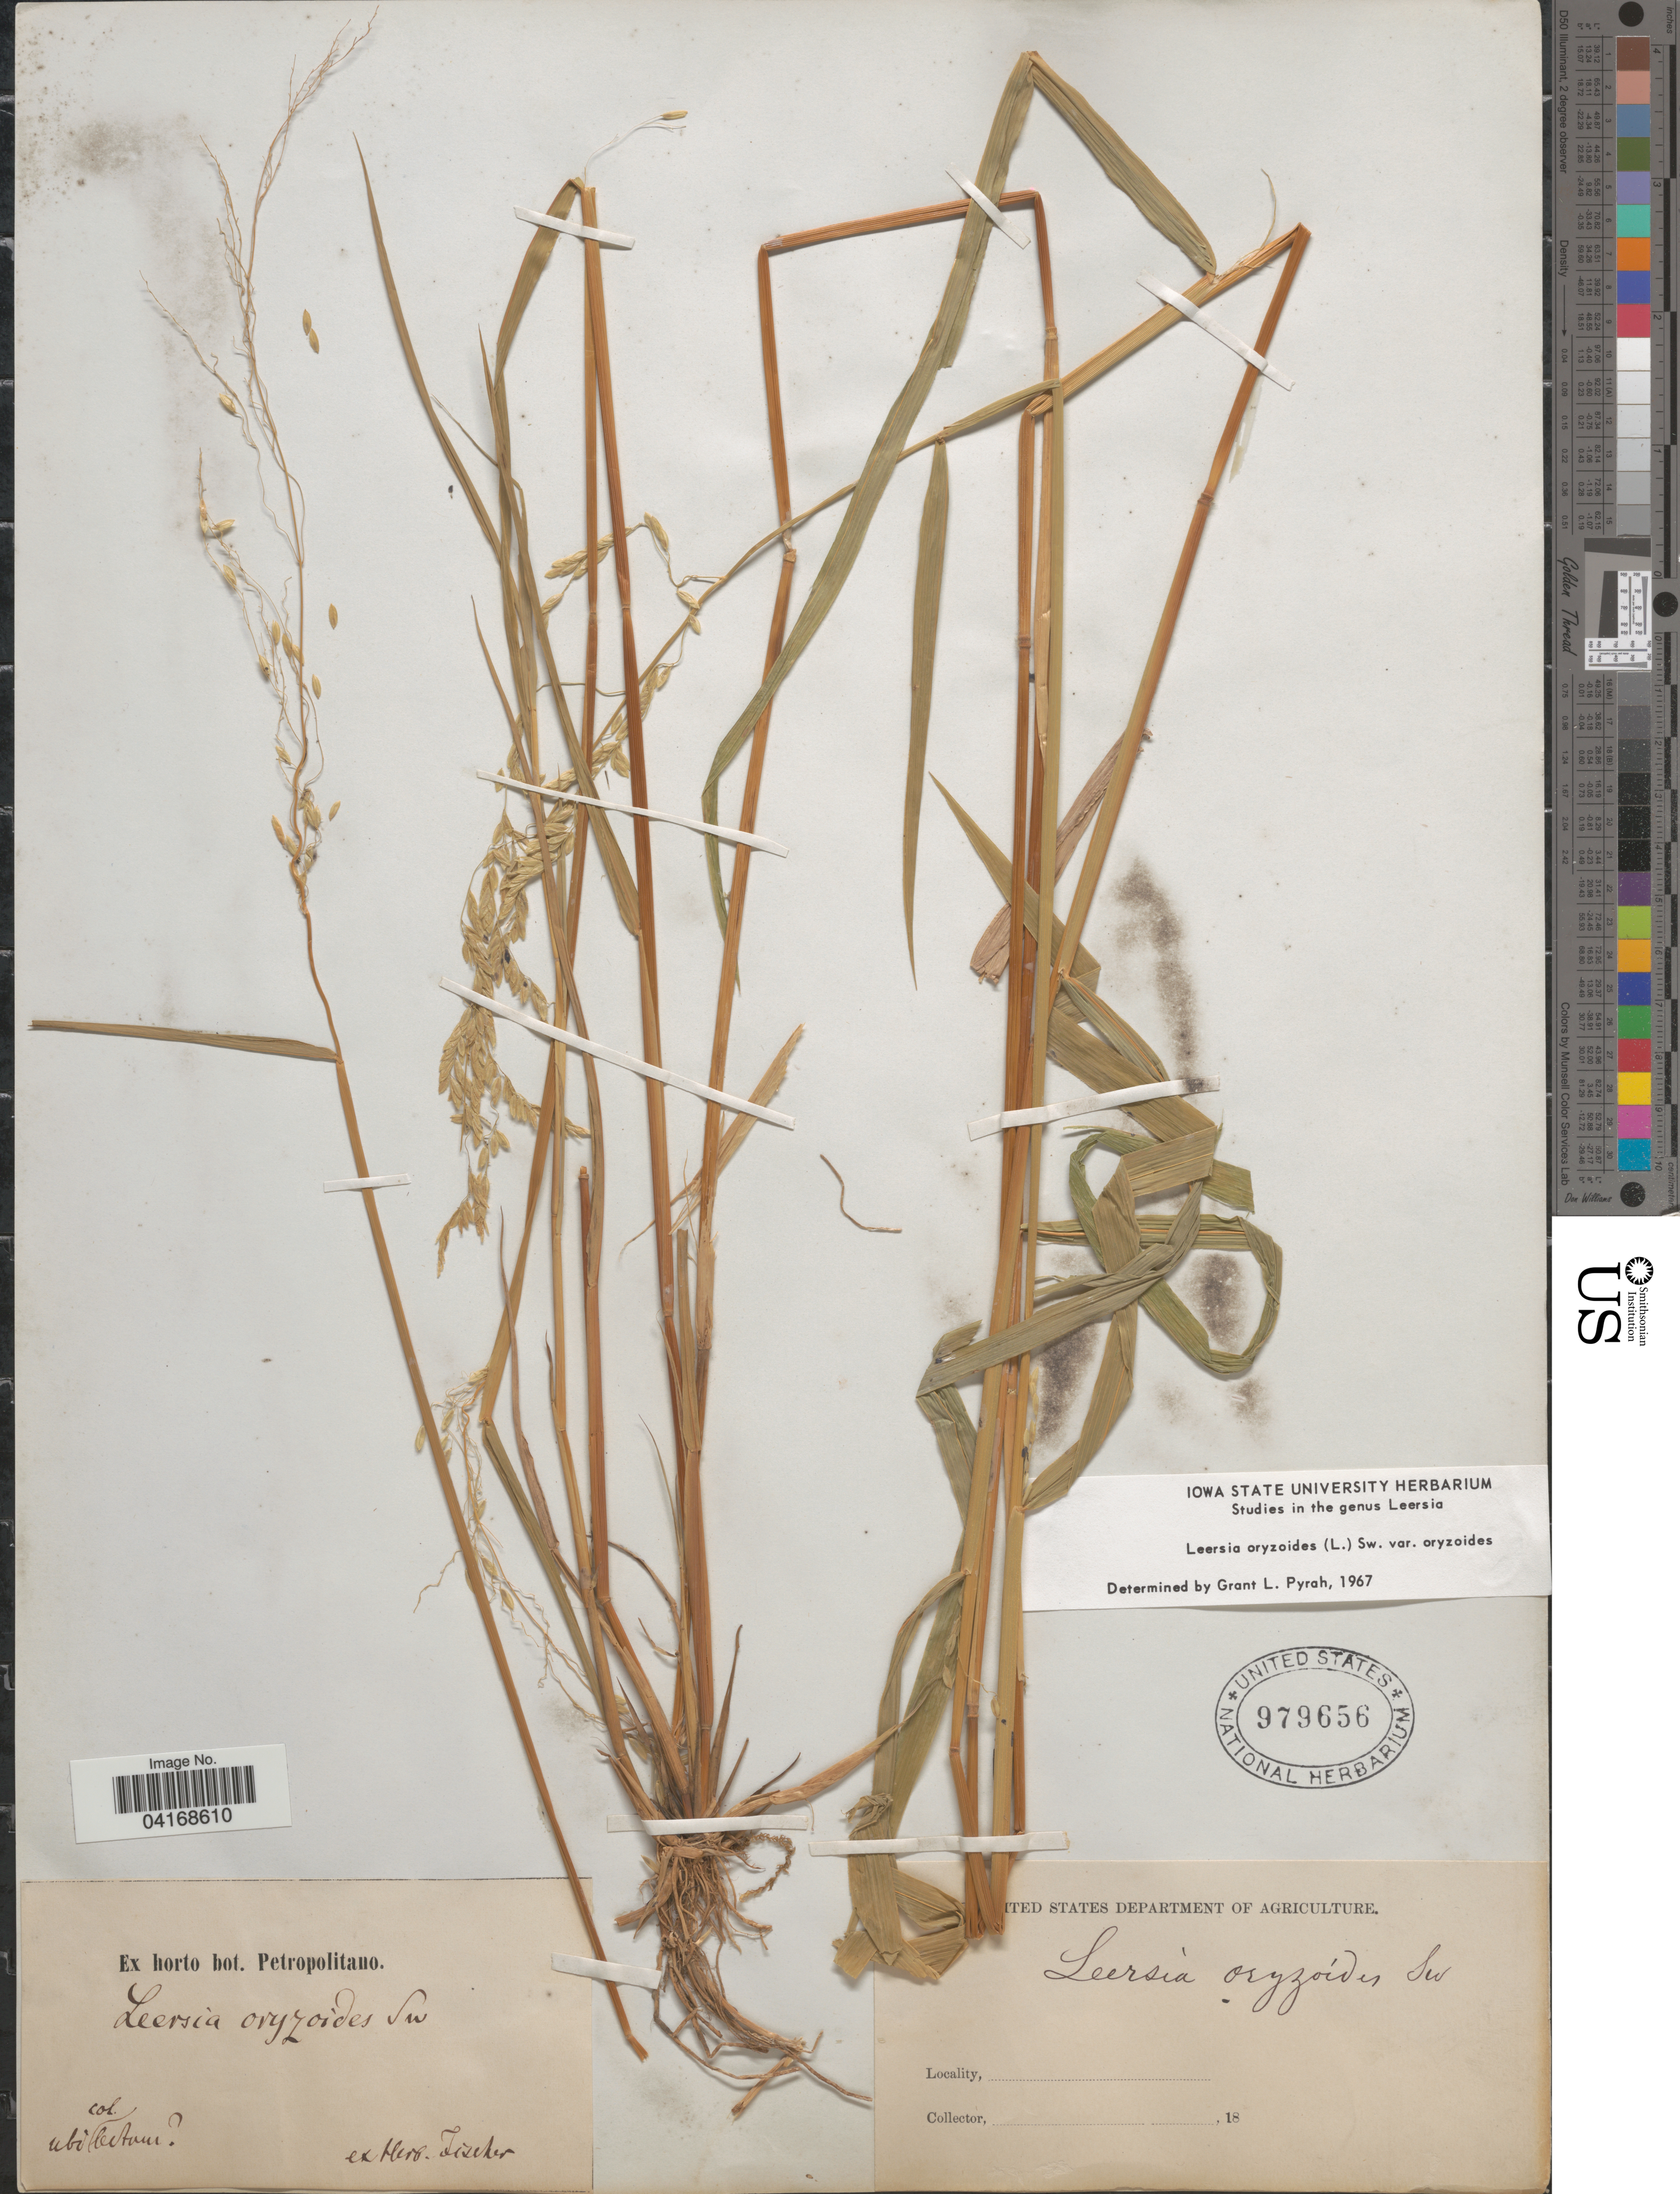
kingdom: Plantae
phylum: Tracheophyta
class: Liliopsida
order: Poales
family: Poaceae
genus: Leersia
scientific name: Leersia oryzoides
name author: (L.) Sw.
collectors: Ex herb. Tischer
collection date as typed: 18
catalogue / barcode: US 979656